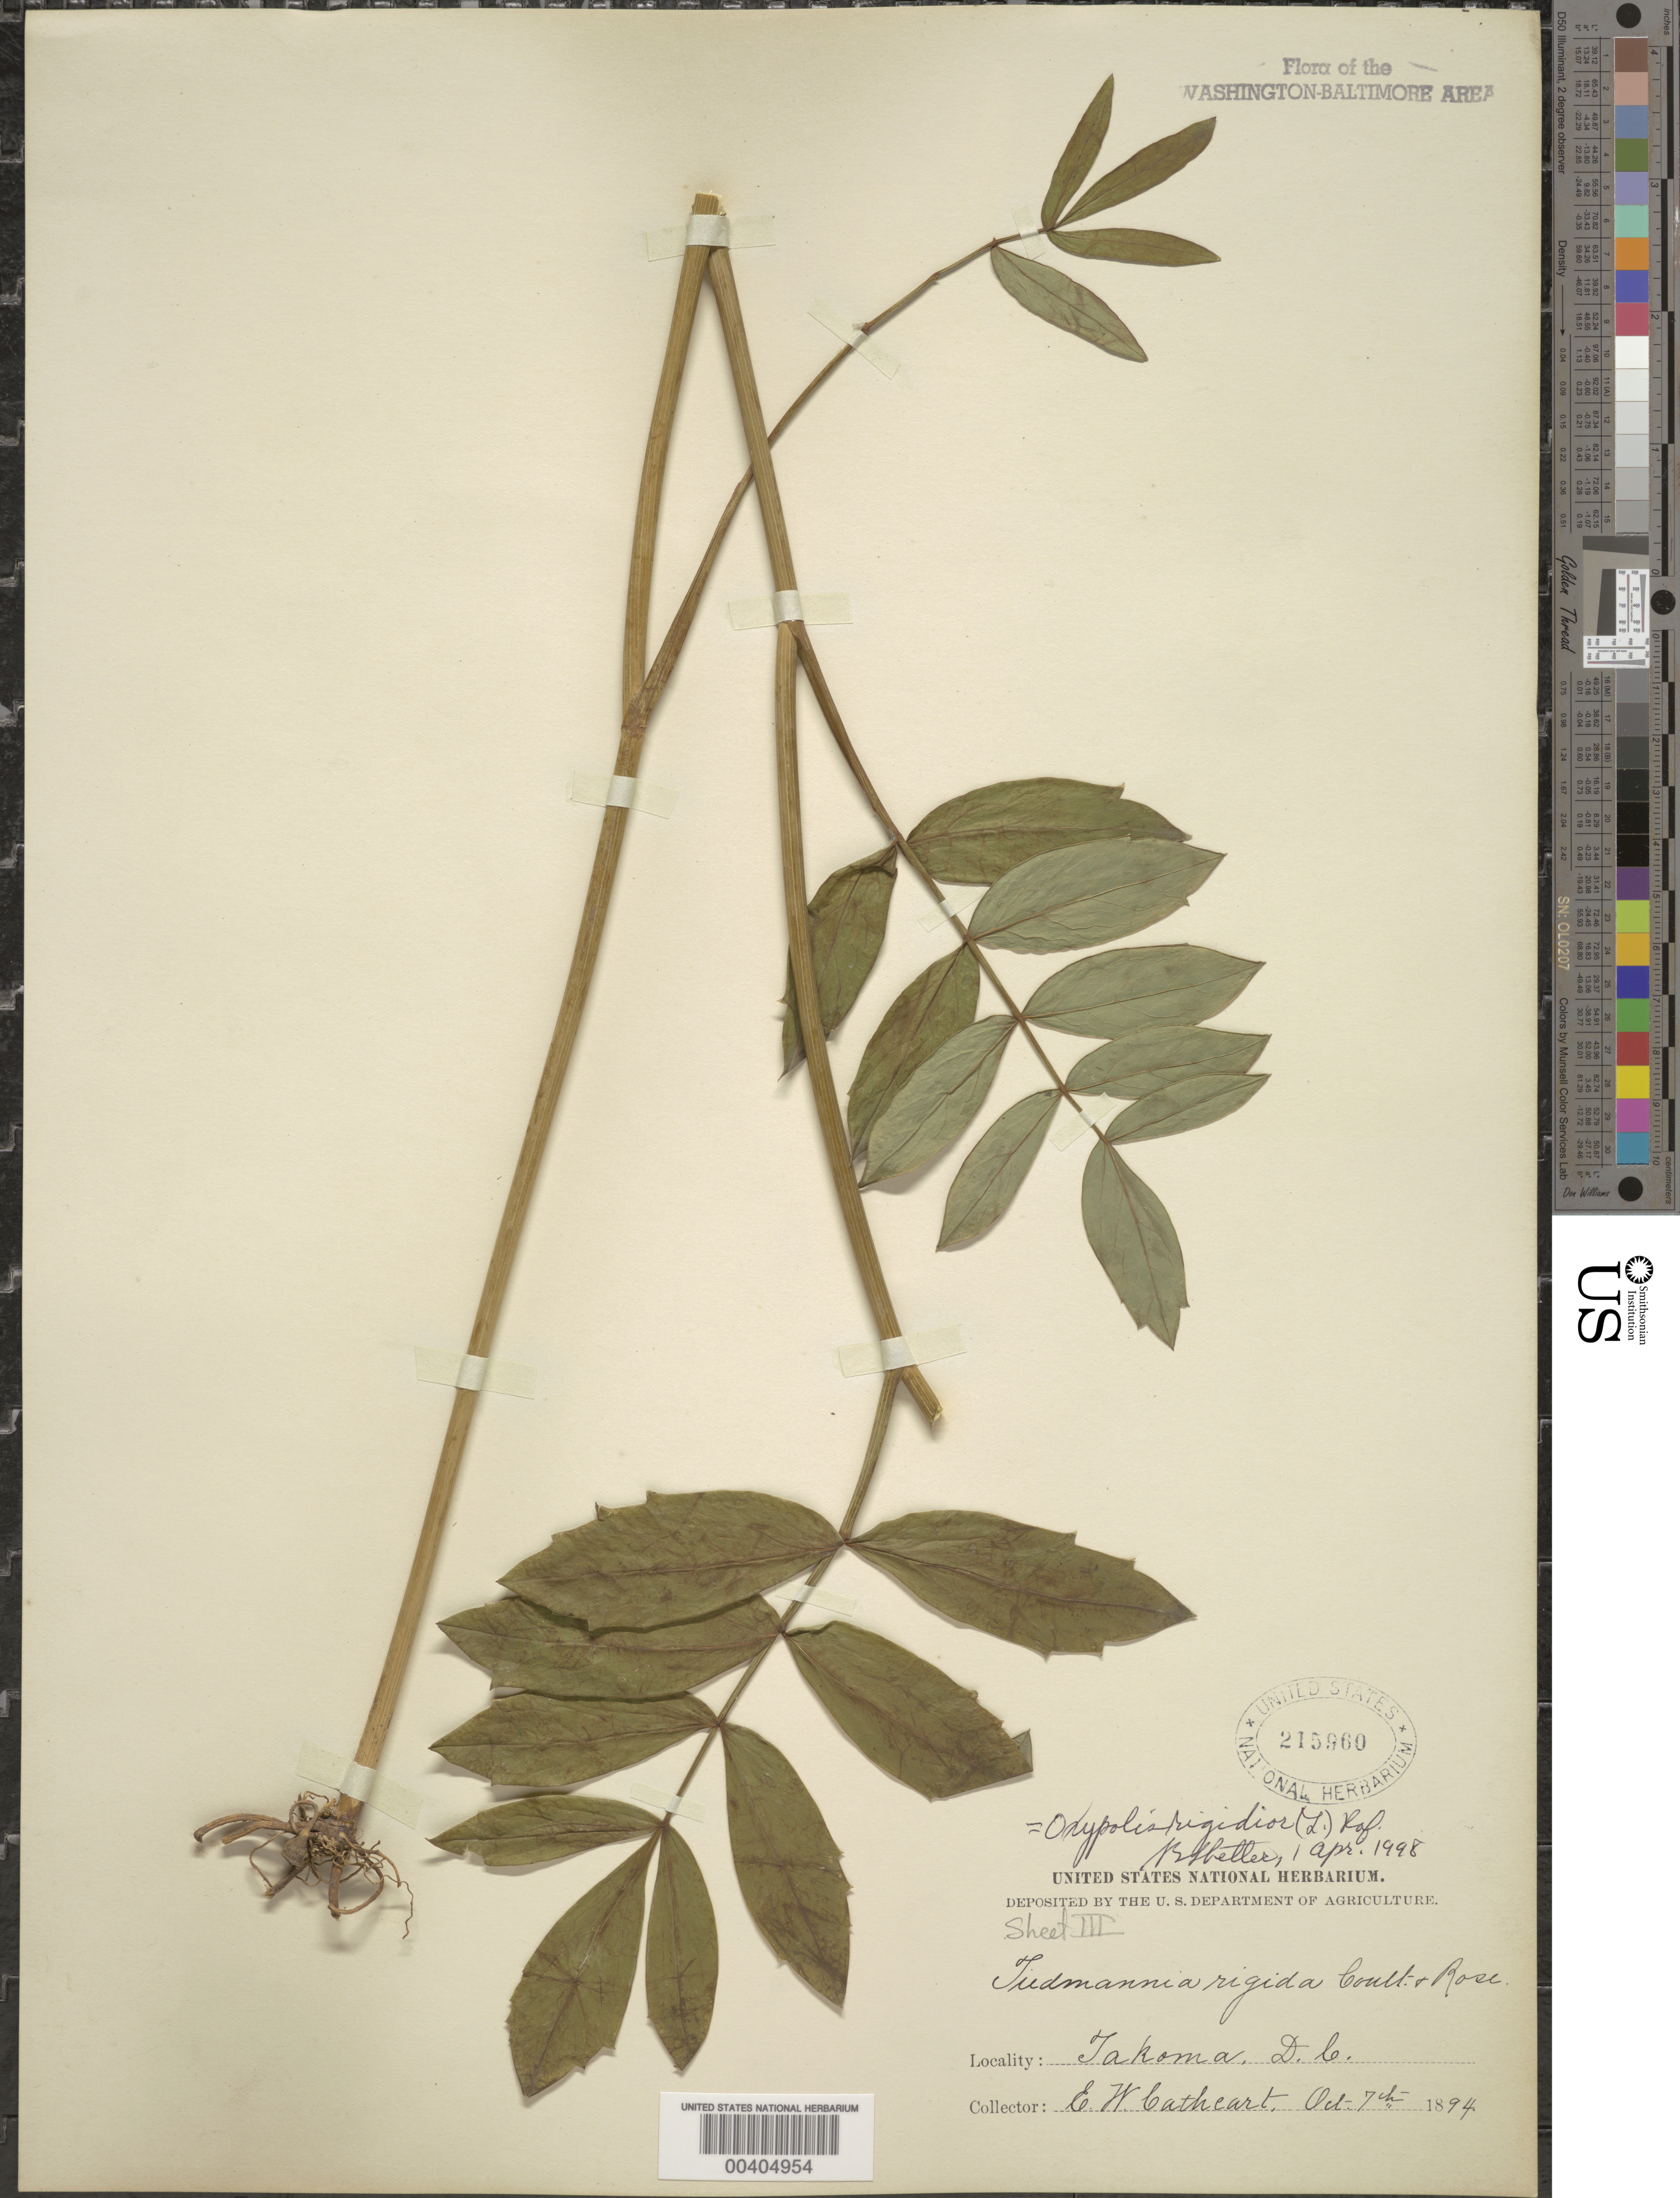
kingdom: Plantae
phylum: Tracheophyta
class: Magnoliopsida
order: Apiales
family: Apiaceae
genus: Oxypolis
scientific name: Oxypolis rigidior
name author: (L.) Raf.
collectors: E. Cathcart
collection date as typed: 07 Oct 1894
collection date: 1894-10-07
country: United States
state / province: District of Columbia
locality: Takoma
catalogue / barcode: US 215960